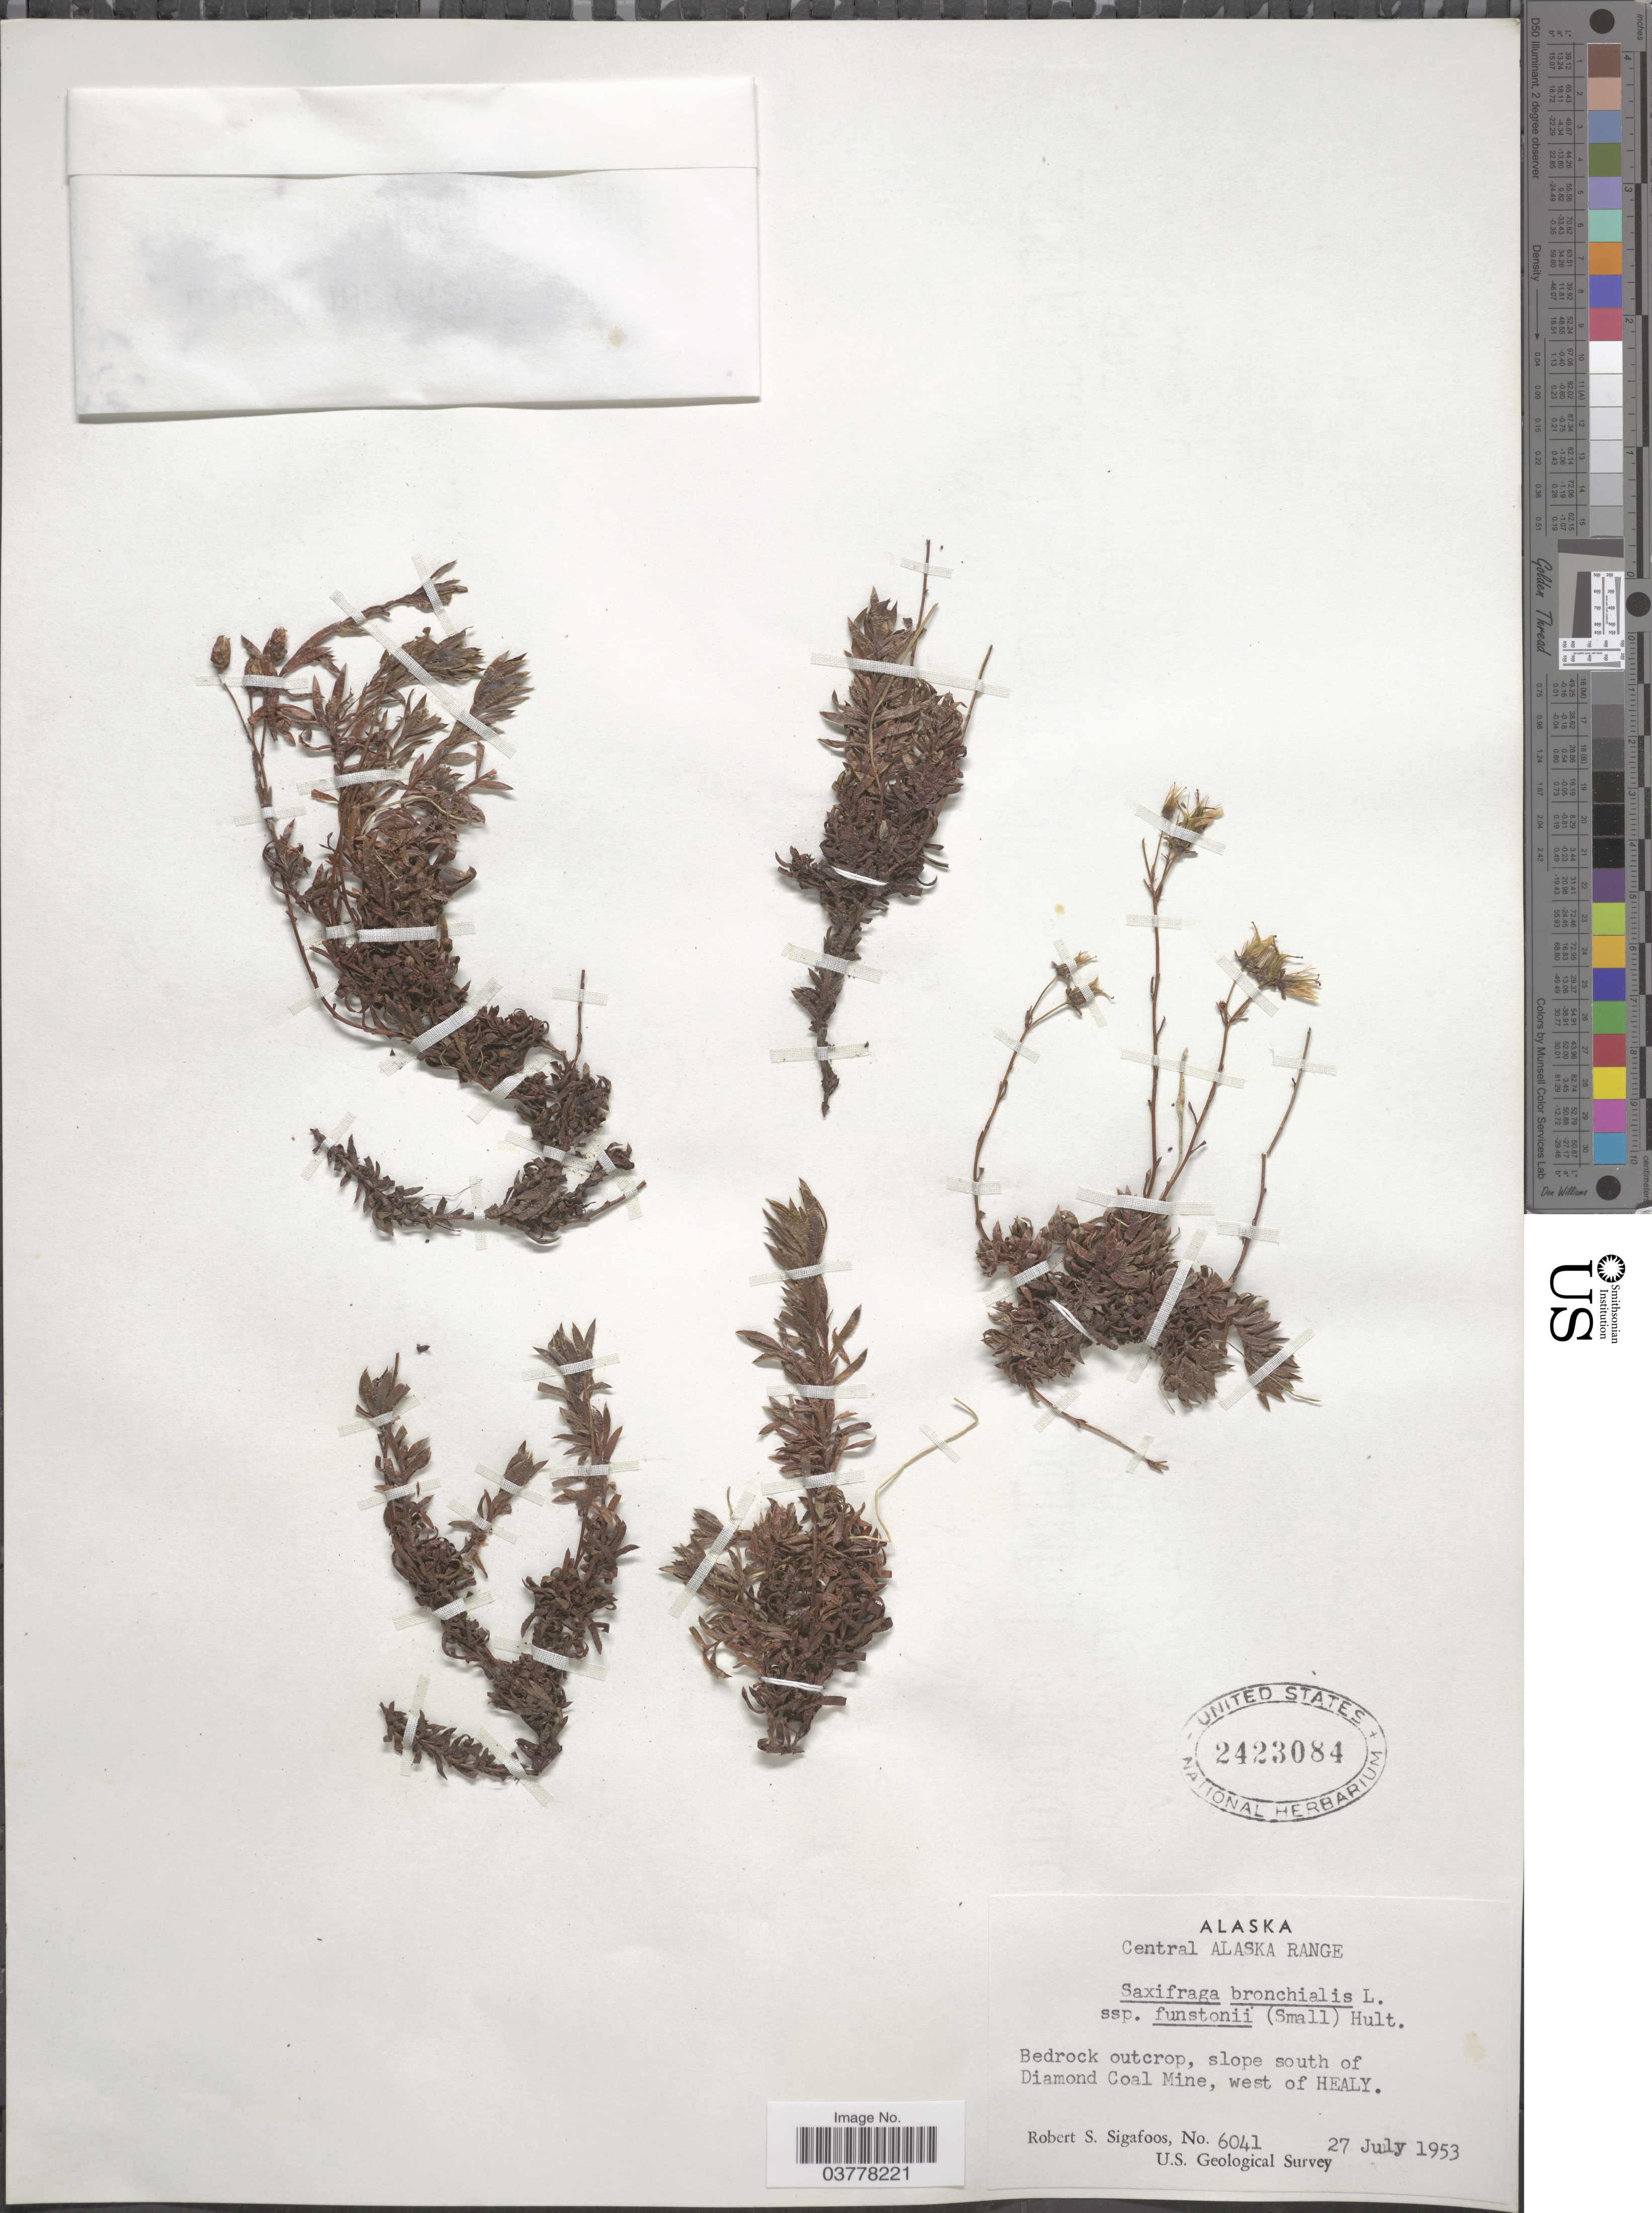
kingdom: Plantae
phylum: Tracheophyta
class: Magnoliopsida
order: Saxifragales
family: Saxifragaceae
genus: Saxifraga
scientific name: Saxifraga bronchialis subsp. funstonii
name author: (Small) Hultén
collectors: R. Sigafoos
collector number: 6041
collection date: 1953-07-27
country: United States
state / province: Alaska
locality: Central Alaska Range. Bedrock outcrop, slope south of Diamond Coal Mine, west of Healy.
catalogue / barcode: US 2423084